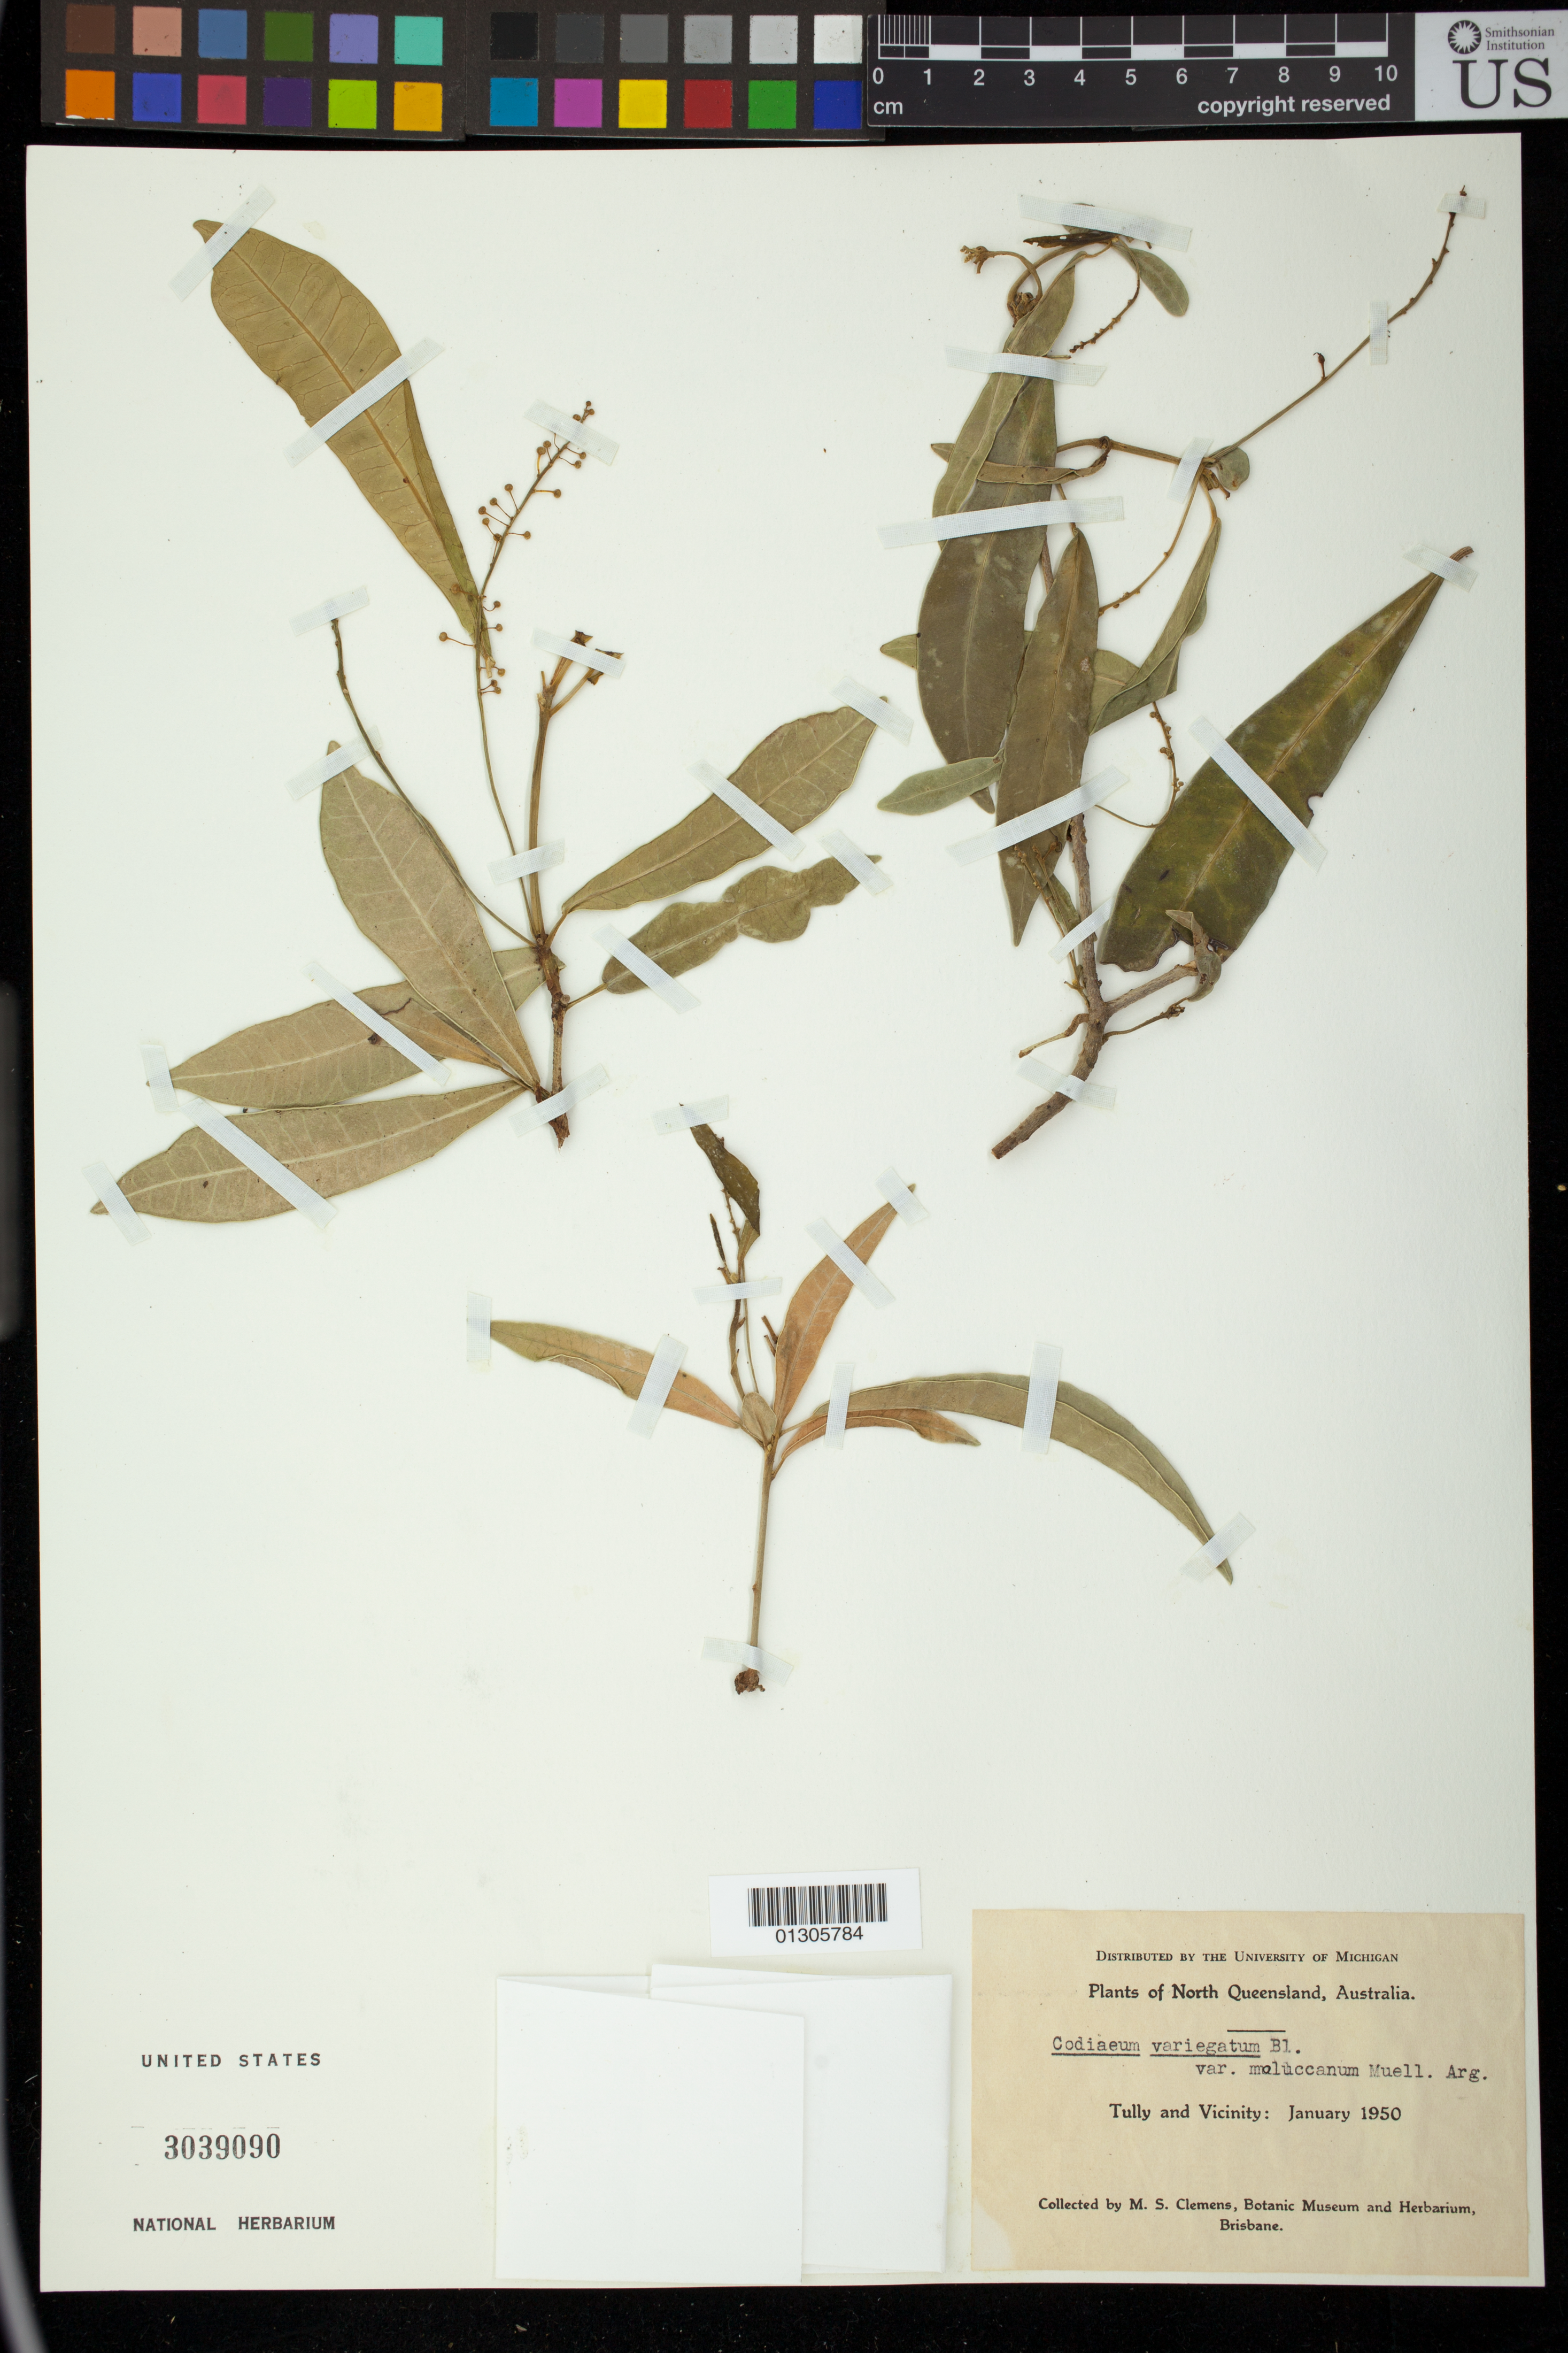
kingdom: Plantae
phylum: Tracheophyta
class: Magnoliopsida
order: Malpighiales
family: Euphorbiaceae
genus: Codiaeum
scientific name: Codiaeum variegatum var. moluccanum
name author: (Decne.) Müll. Arg. ex A. DC.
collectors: M. S. Clemens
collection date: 1950-01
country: Australia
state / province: Queensland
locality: North Queensland. Tully and vicinity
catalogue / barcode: US 3039090